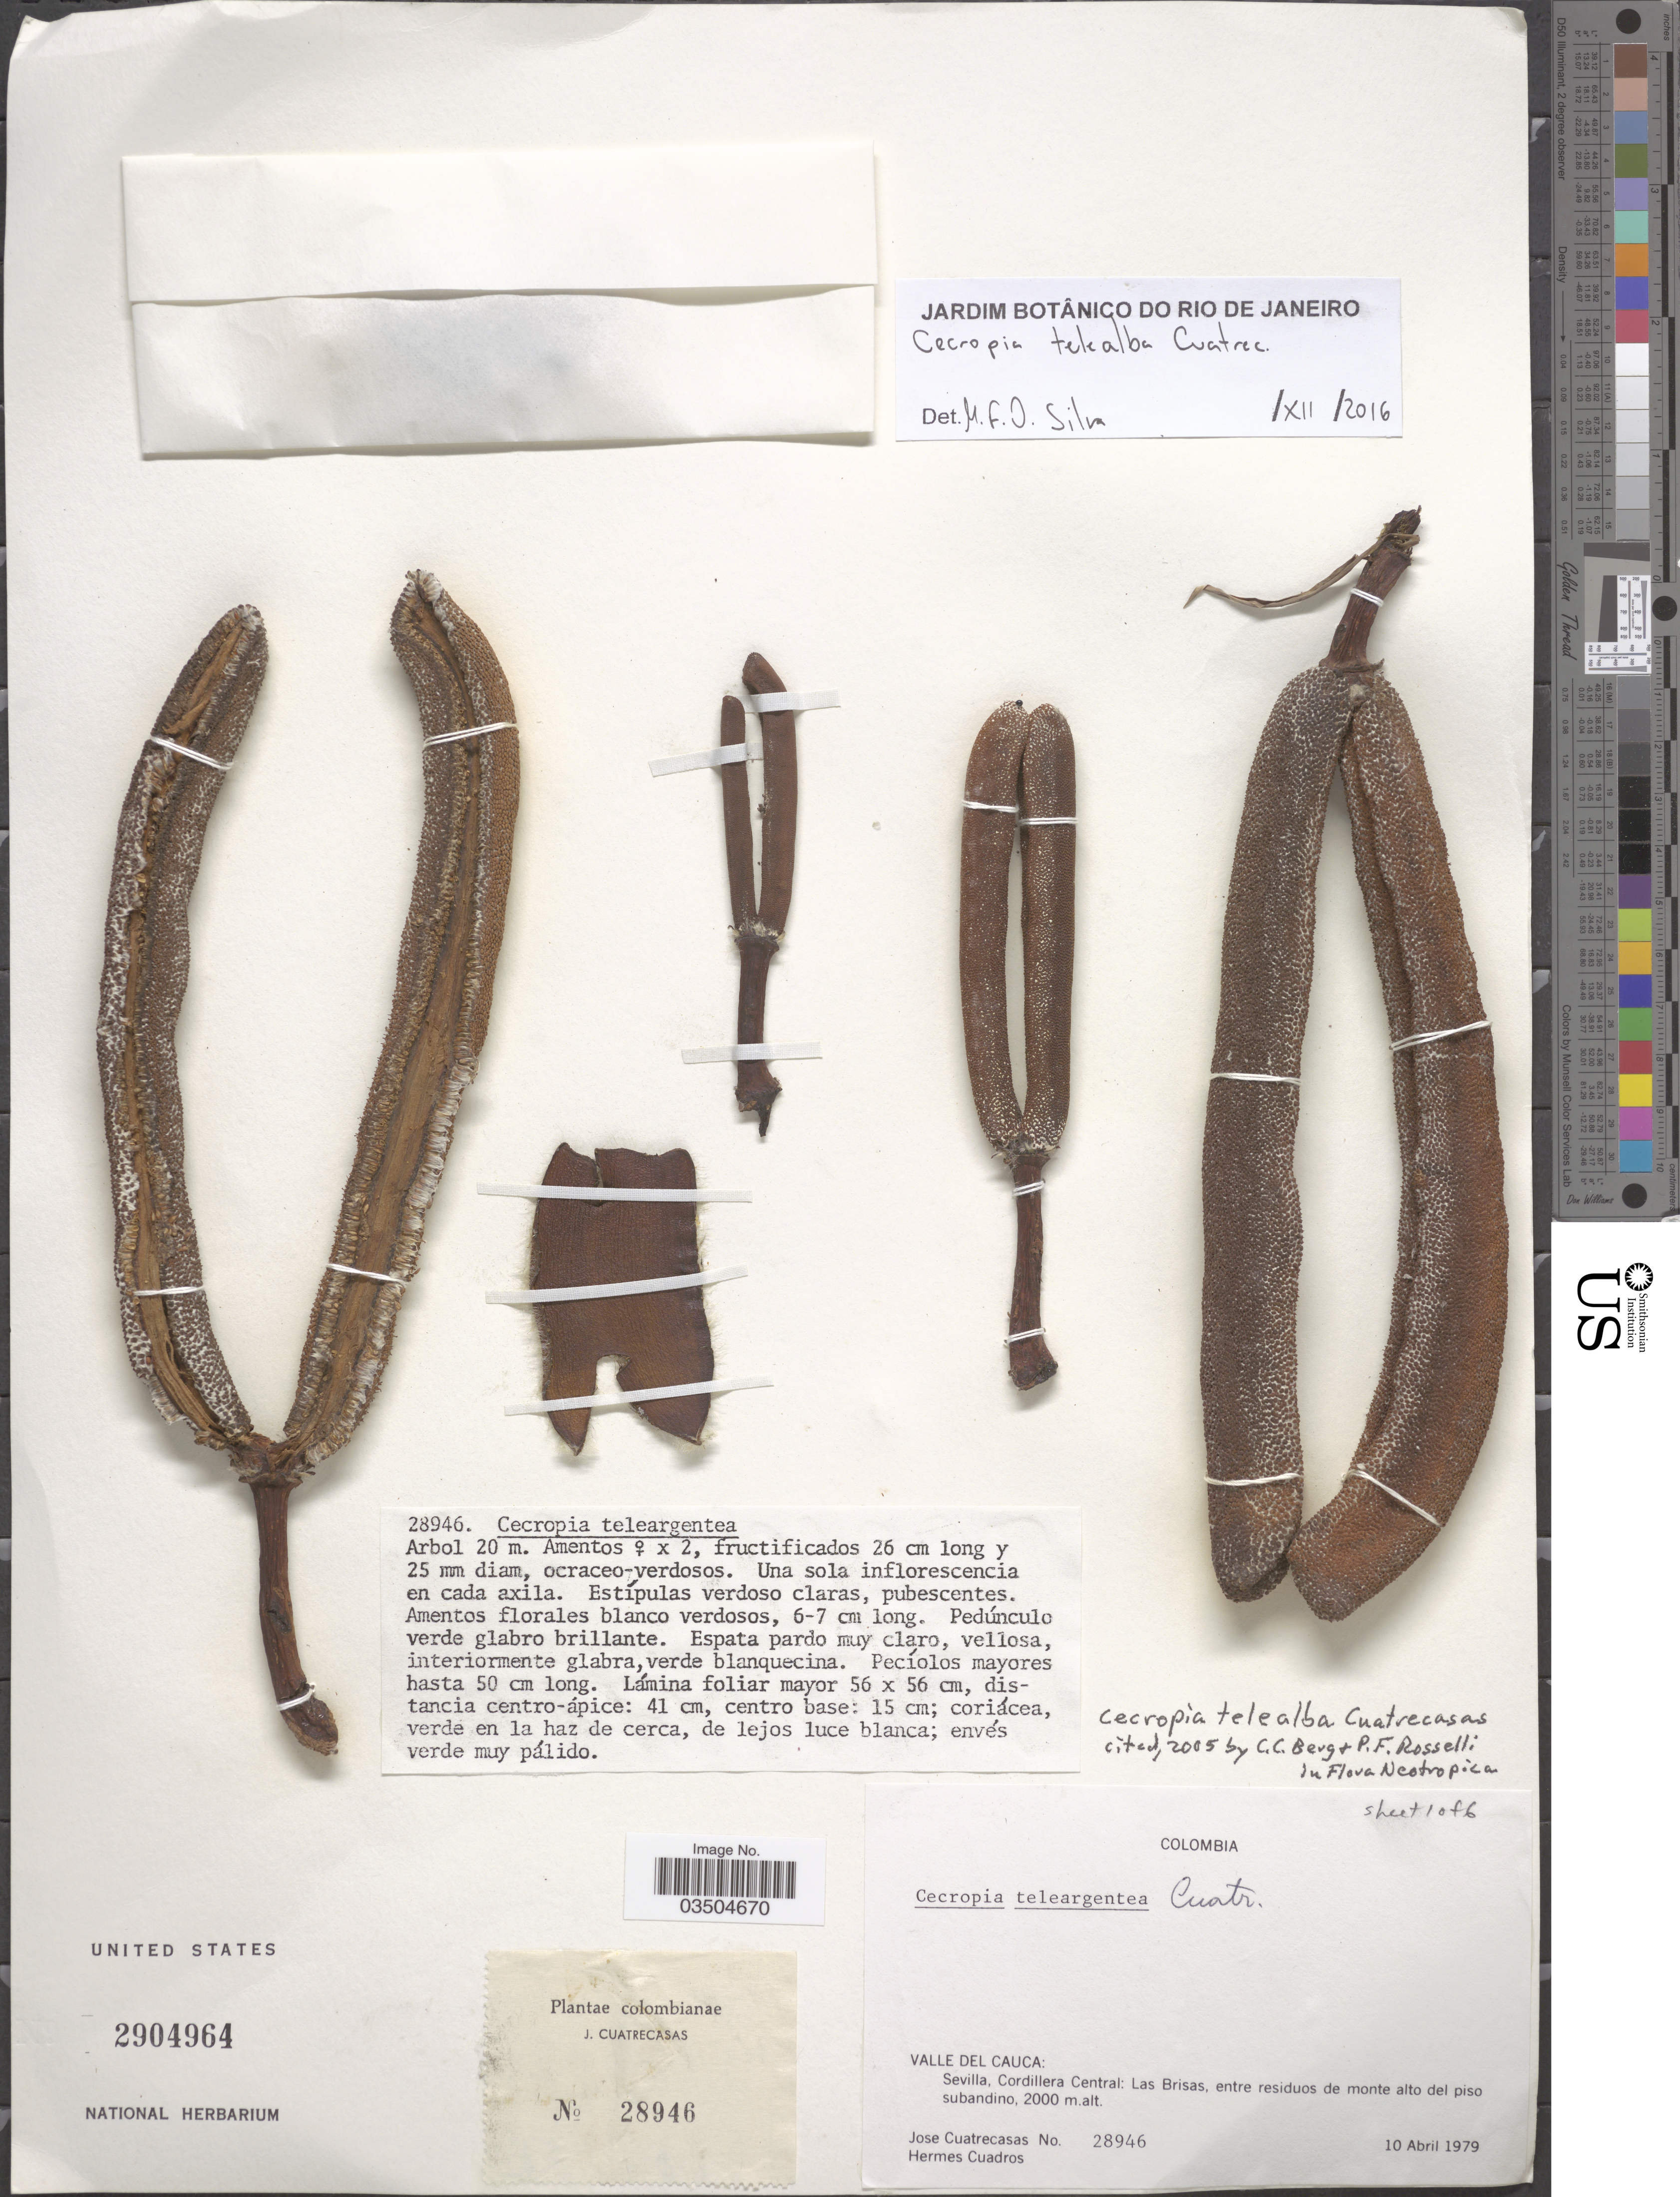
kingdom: Plantae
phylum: Tracheophyta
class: Magnoliopsida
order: Rosales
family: Urticaceae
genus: Cecropia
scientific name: Cecropia telealba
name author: Cuatrec.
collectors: J. Cuatrecasas & H. Cuadros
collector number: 28946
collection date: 1979-04-10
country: Colombia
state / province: Valle del Cauca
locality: Sevilla, Cordillera Central: Las Brisas, entre residuos de monte alto del piso subandino.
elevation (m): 2000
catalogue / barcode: US 2904964